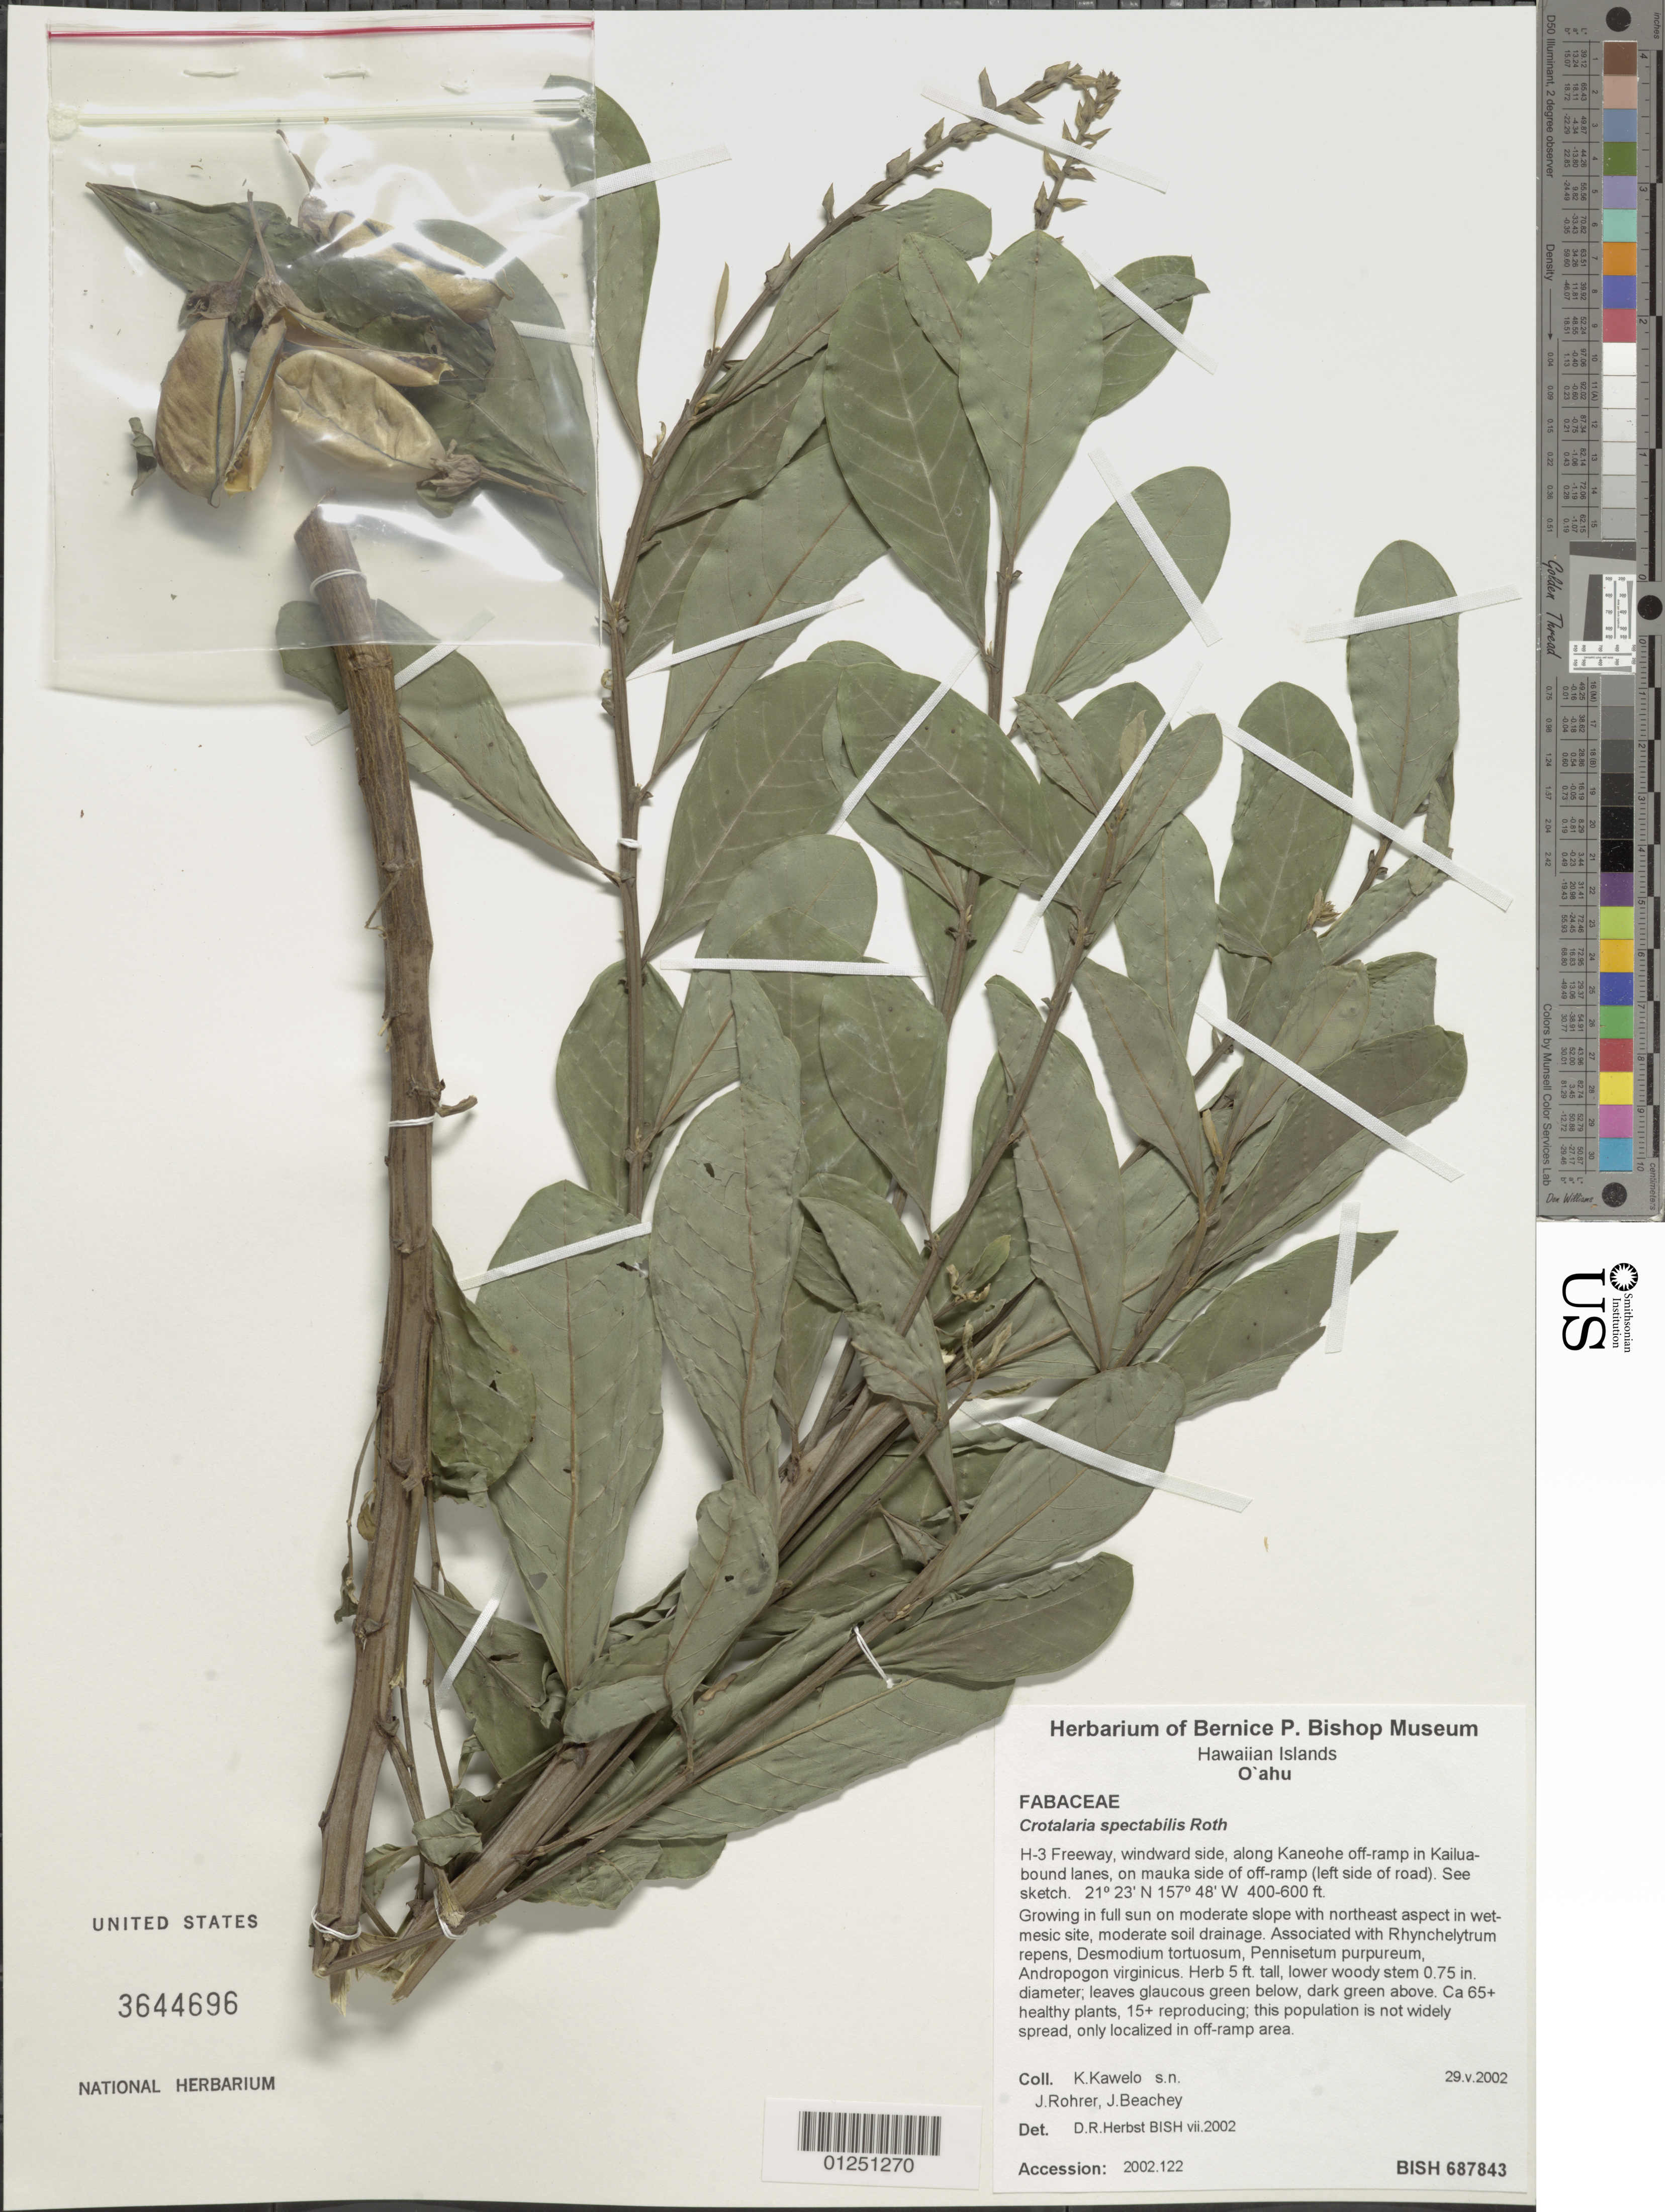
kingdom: Plantae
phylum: Tracheophyta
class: Magnoliopsida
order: Fabales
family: Fabaceae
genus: Crotalaria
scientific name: Crotalaria spectabilis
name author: Roth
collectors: K. Kawelo, J. Rohrer & J. Beachey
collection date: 2002-05-29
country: United States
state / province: Hawaii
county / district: Honolulu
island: Oahu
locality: H-3 Freeway, windward side, along Kaneohe off-ramp in Kailua-bound lanes, on mauka side of off-ramp (left side of road)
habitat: Wet mesic site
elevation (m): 122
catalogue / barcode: US 3644696